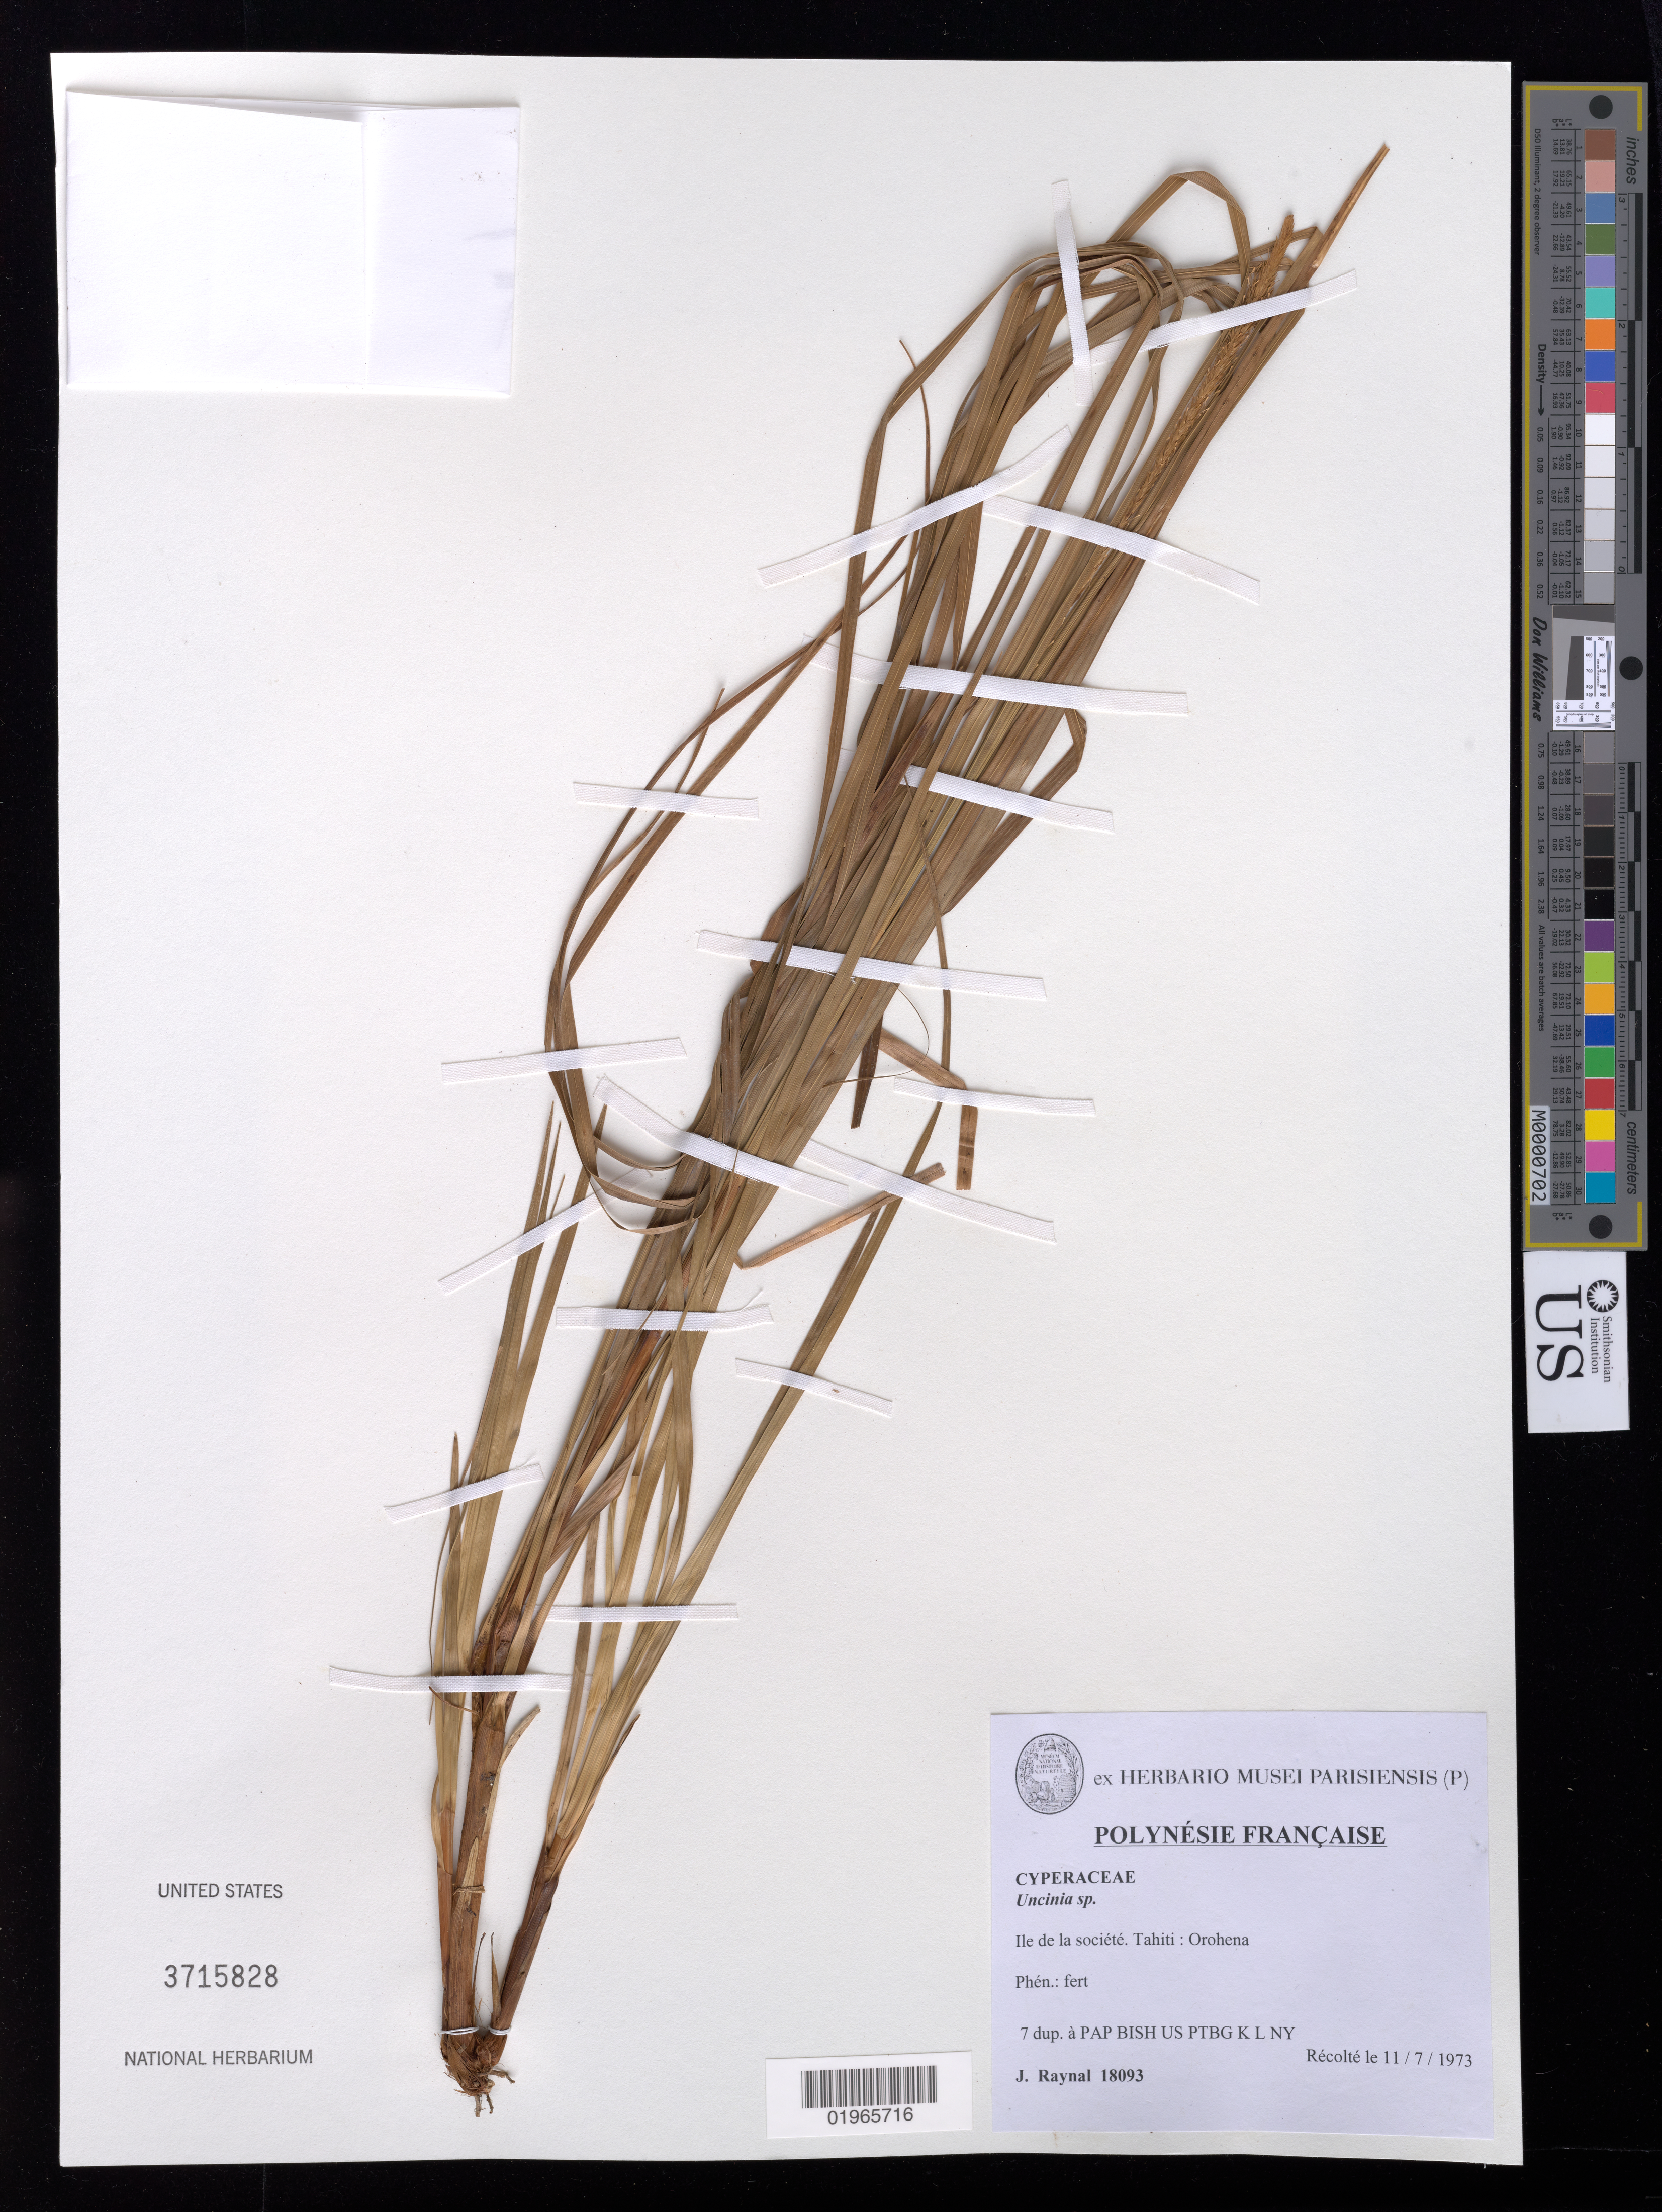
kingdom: Plantae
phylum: Tracheophyta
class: Liliopsida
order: Poales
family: Cyperaceae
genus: Carex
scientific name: Carex uncinata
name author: L. f.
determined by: Strong, Mark T., (BOT), Smithsonian Institution - National Museum of Natural History (UNITED STATES)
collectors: J. Raynal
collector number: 18093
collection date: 1973-07-11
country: French Polynesia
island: Tahiti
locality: Tahiti: Orohena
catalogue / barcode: US 3715828